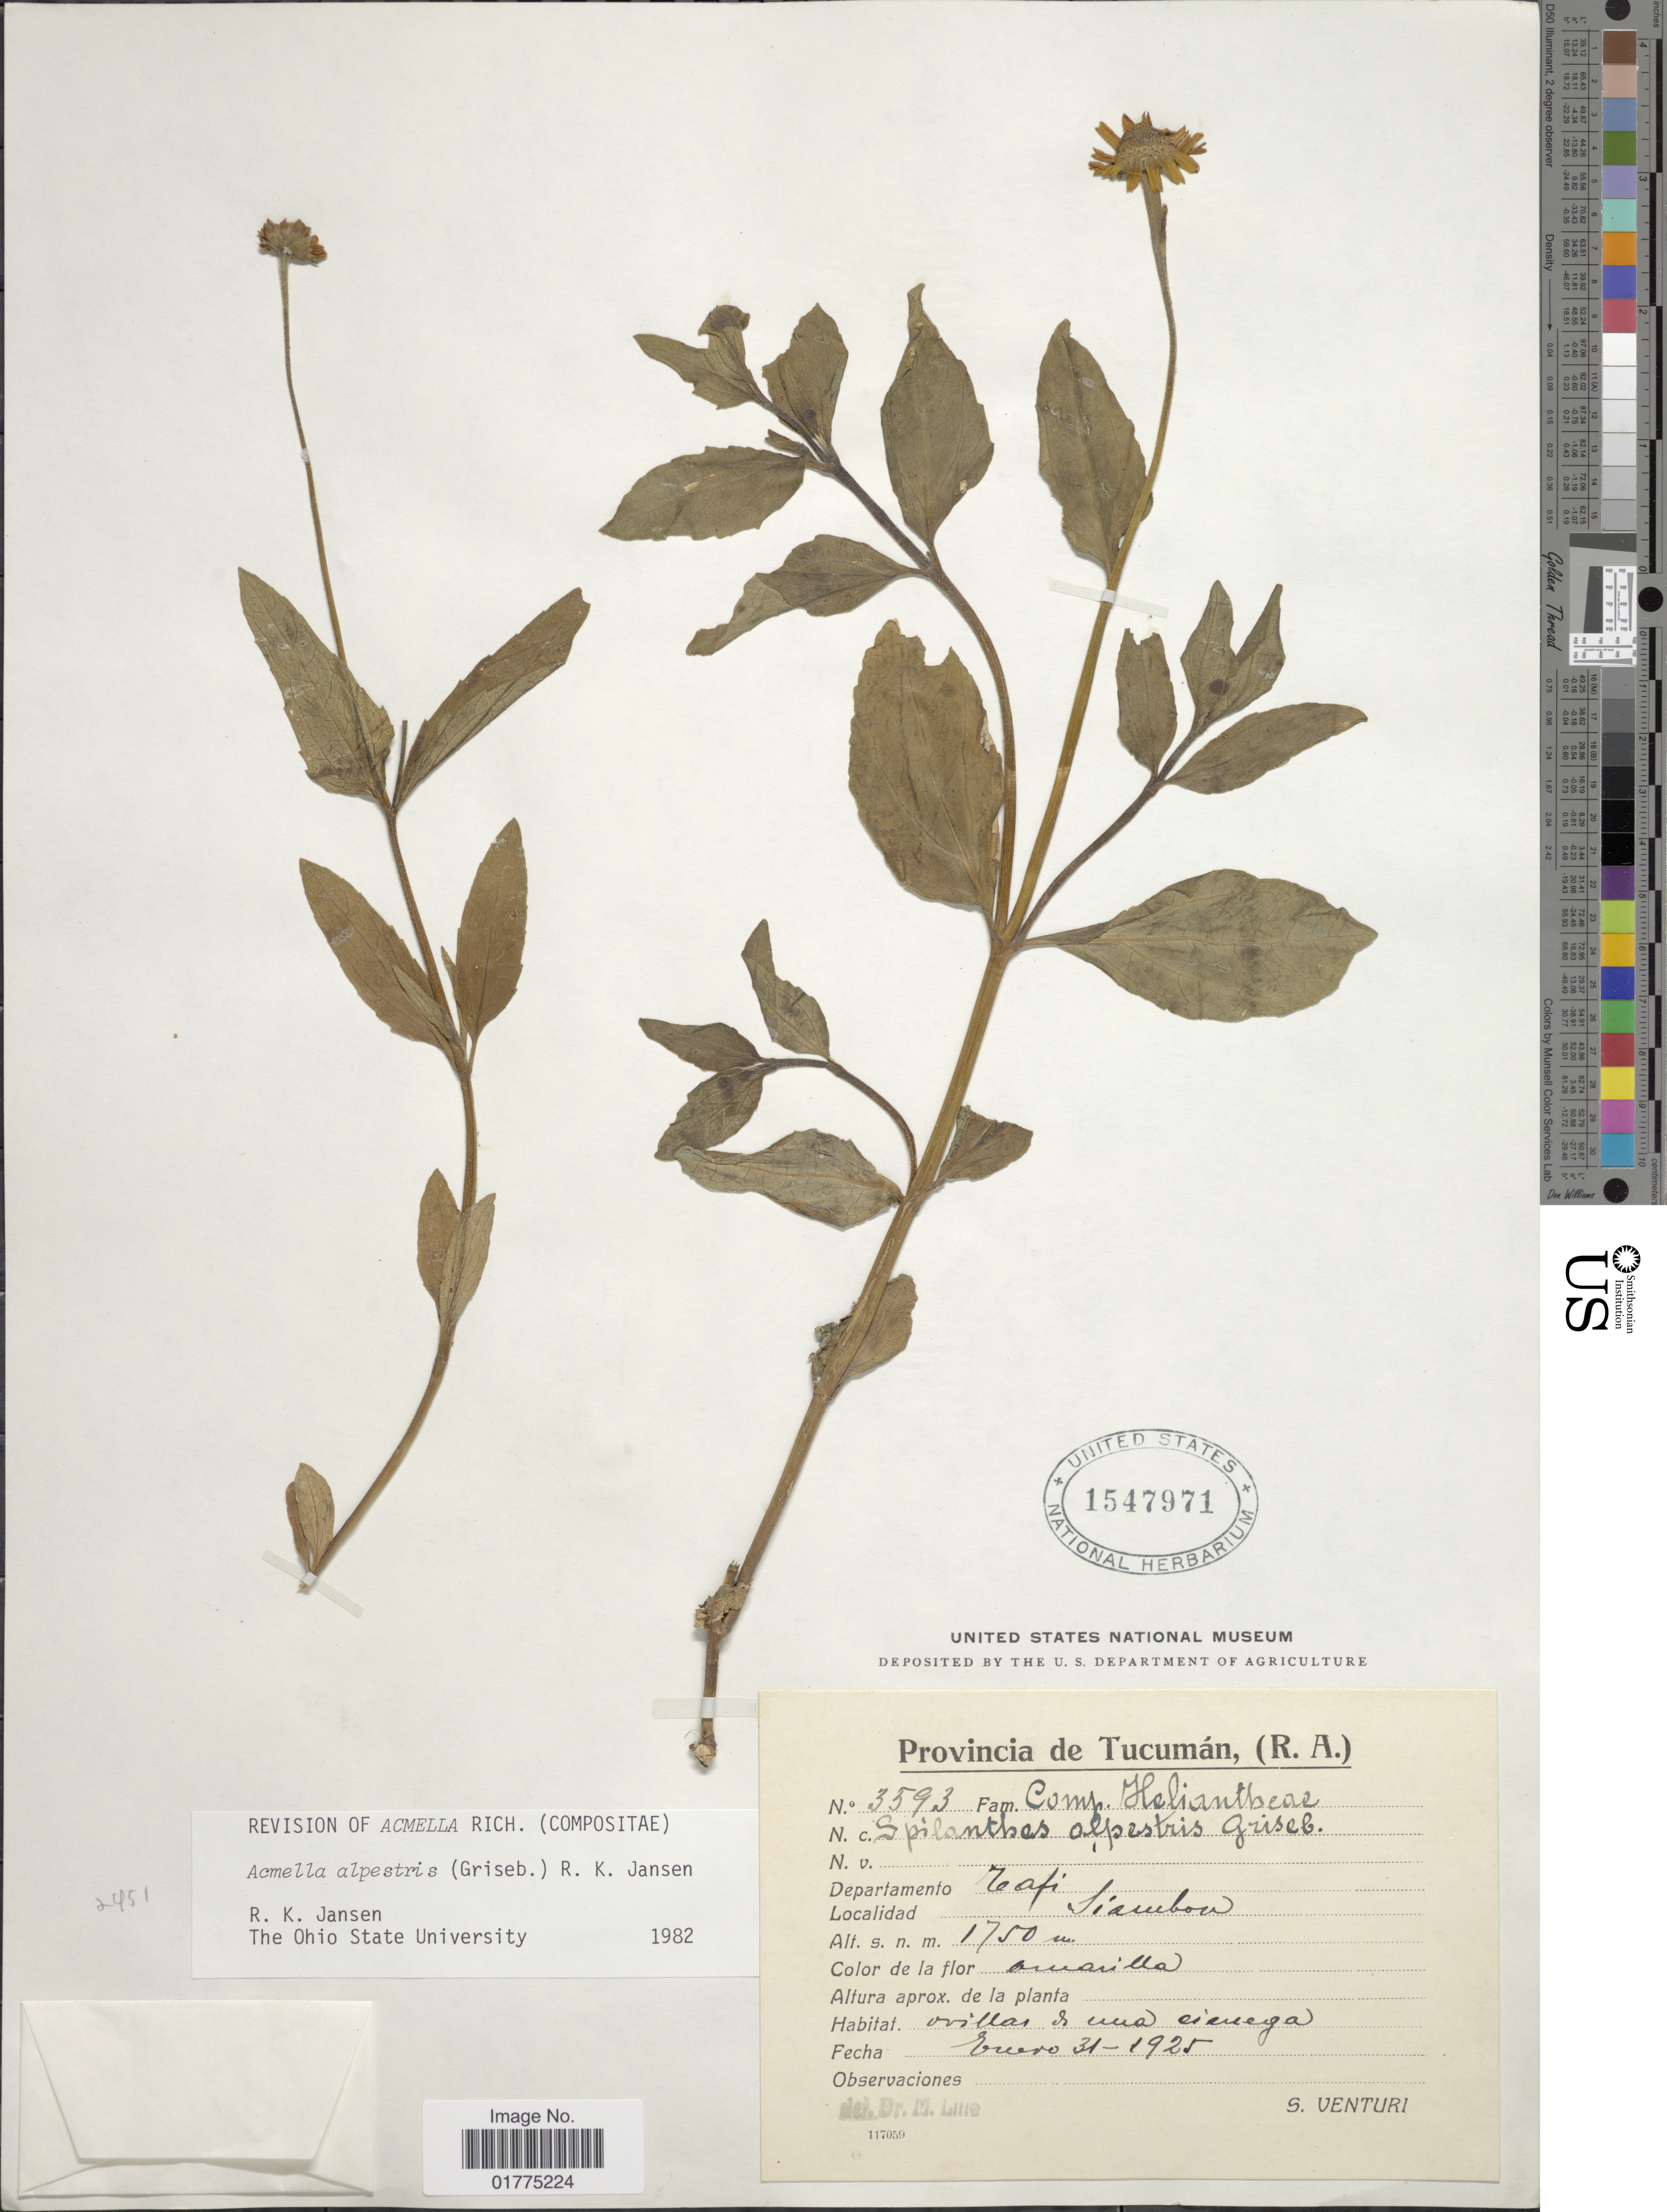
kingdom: Plantae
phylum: Tracheophyta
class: Magnoliopsida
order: Asterales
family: Asteraceae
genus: Acmella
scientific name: Acmella alpestris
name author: (Griseb.) R.K. Jansen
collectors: S. Venturi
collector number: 3593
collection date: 1925-01-31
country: Argentina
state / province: Tucuman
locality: Provincia de Tucumán, (R.A.). Departamento Tafi. Siambon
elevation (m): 1750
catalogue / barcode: US 1547971